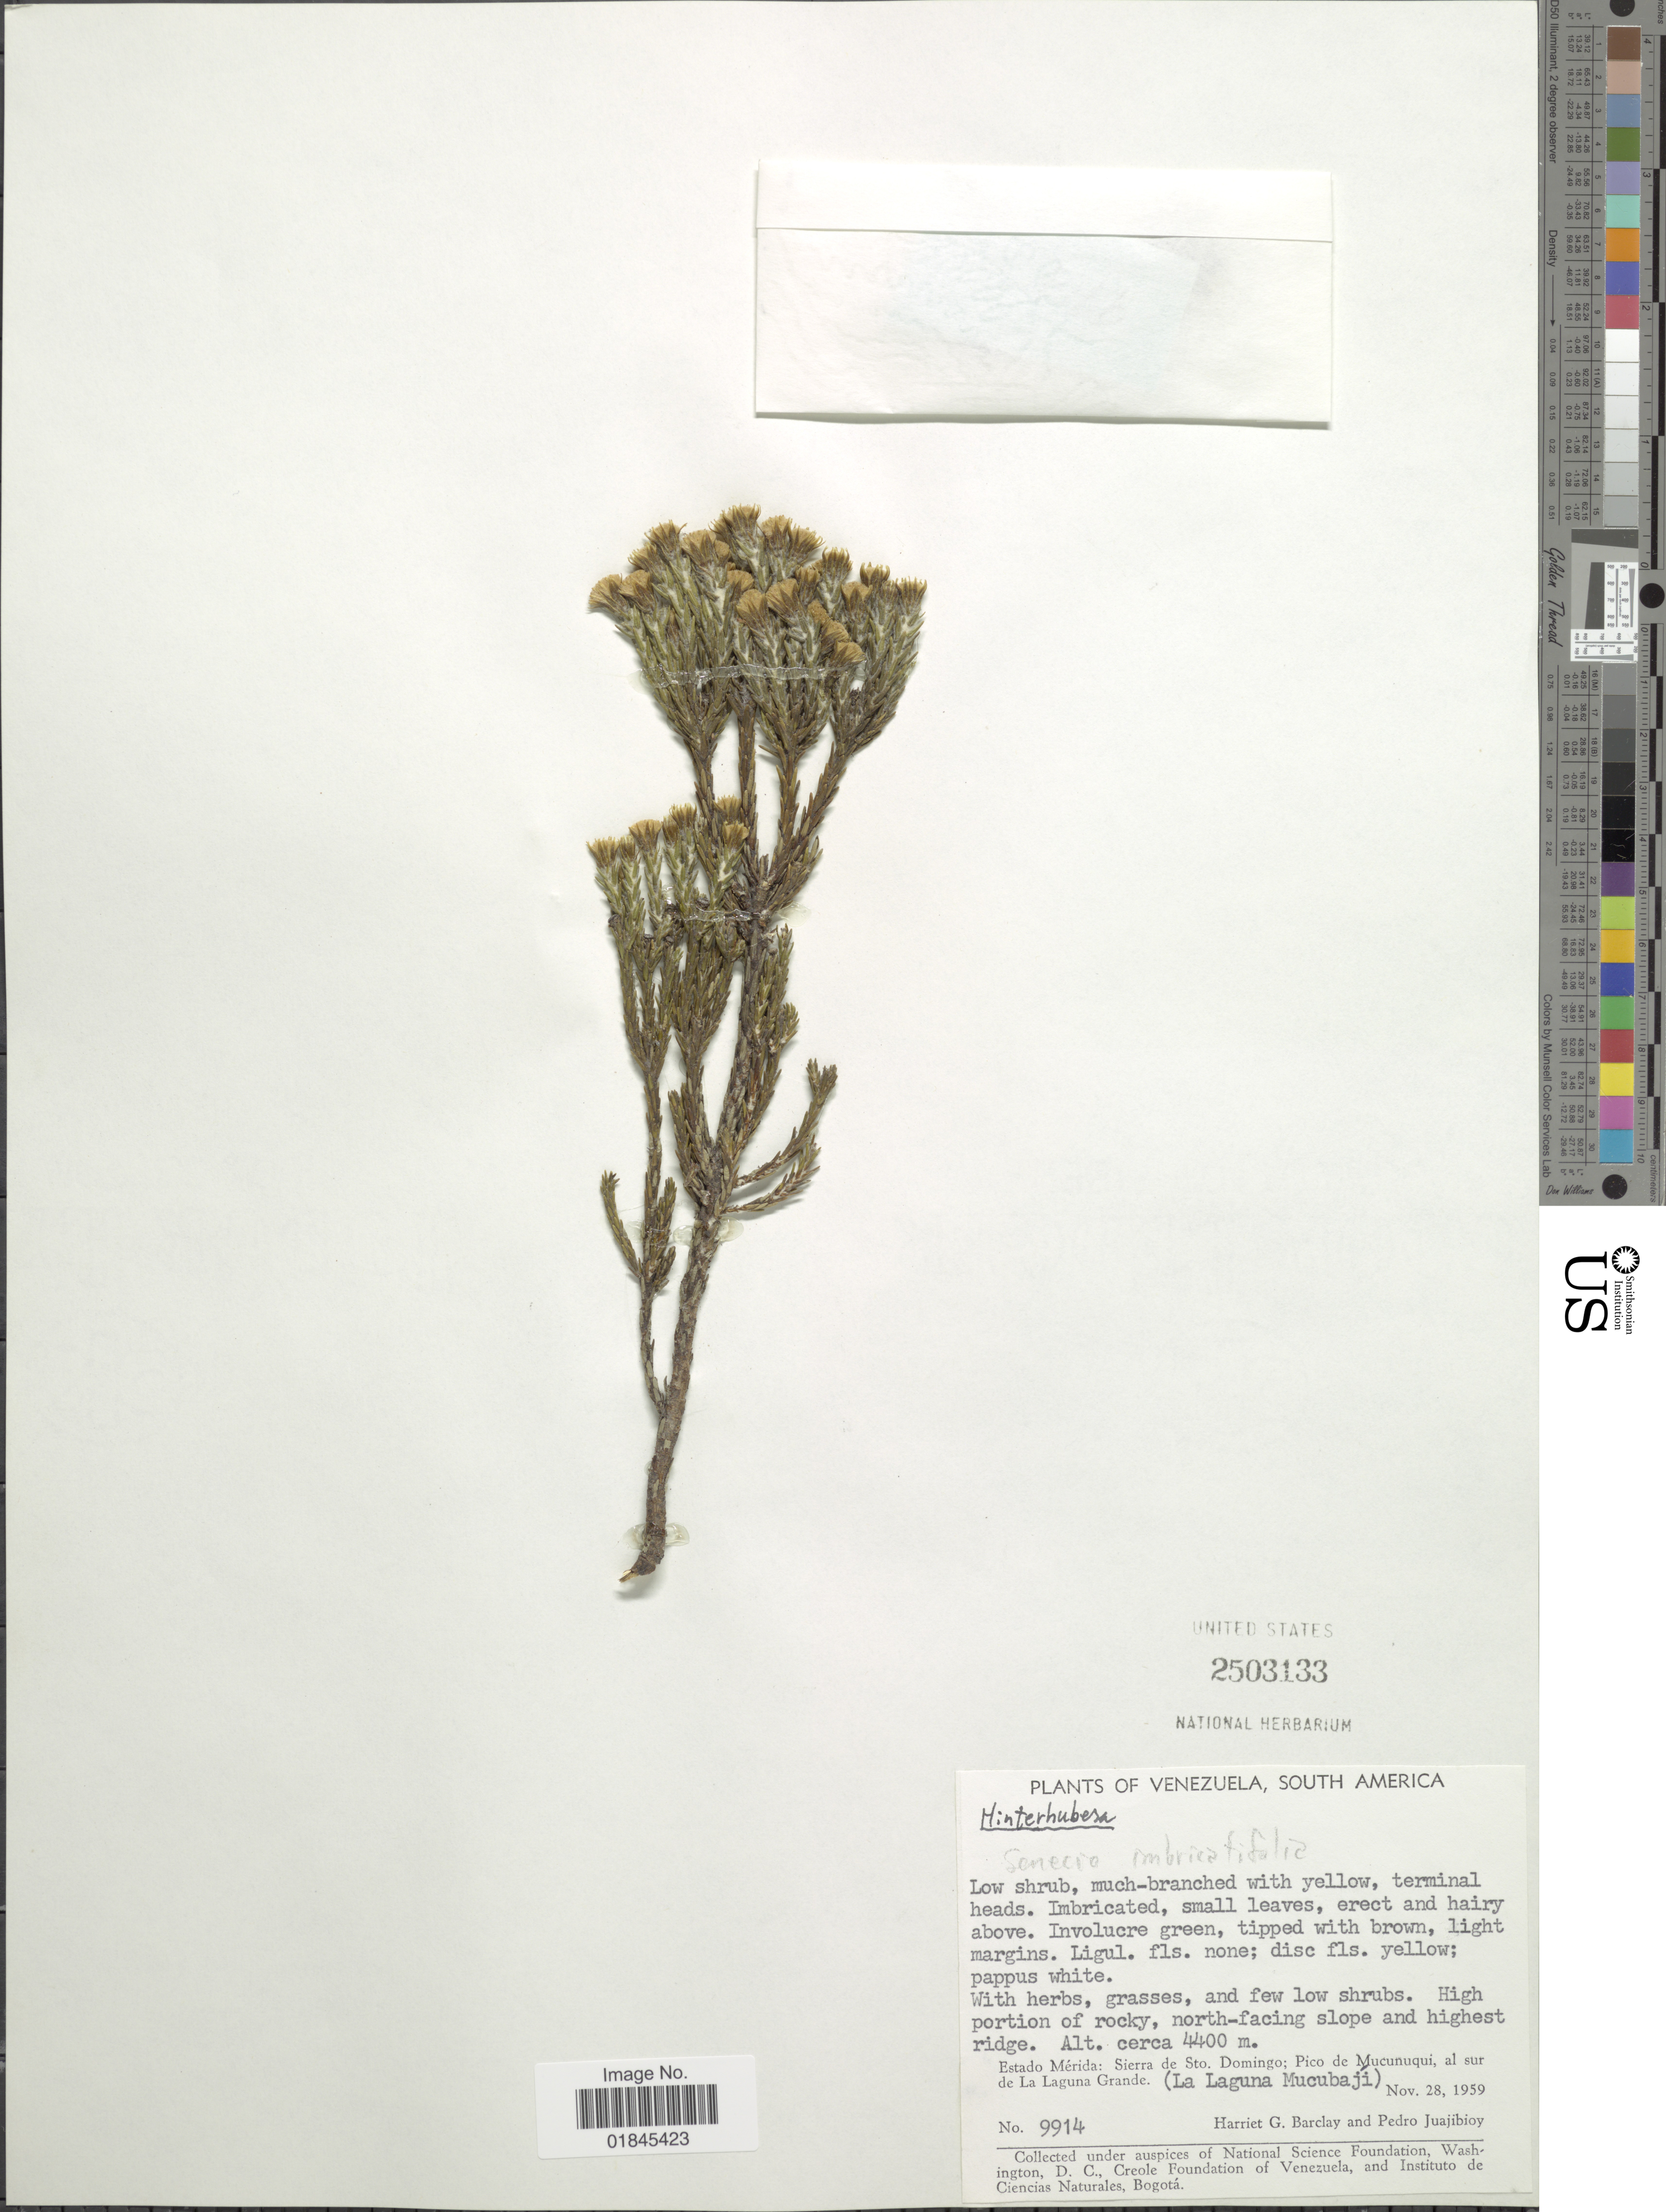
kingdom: Plantae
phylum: Tracheophyta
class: Magnoliopsida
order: Asterales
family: Asteraceae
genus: Pentacalia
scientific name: Pentacalia imbricatifolia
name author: (Sch. Bip. ex Wedd.) Cuatrec.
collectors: H. G. Barclay & P. Juajibioy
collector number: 9914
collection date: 1959-11-28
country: Venezuela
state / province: Mérida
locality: Estado Mérida: Sierra de Sto. Domingo; Pico de Mucunuqui, al sur de La Laguna Grande. (La Laguna Mucubaji)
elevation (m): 4400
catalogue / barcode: US 2503133